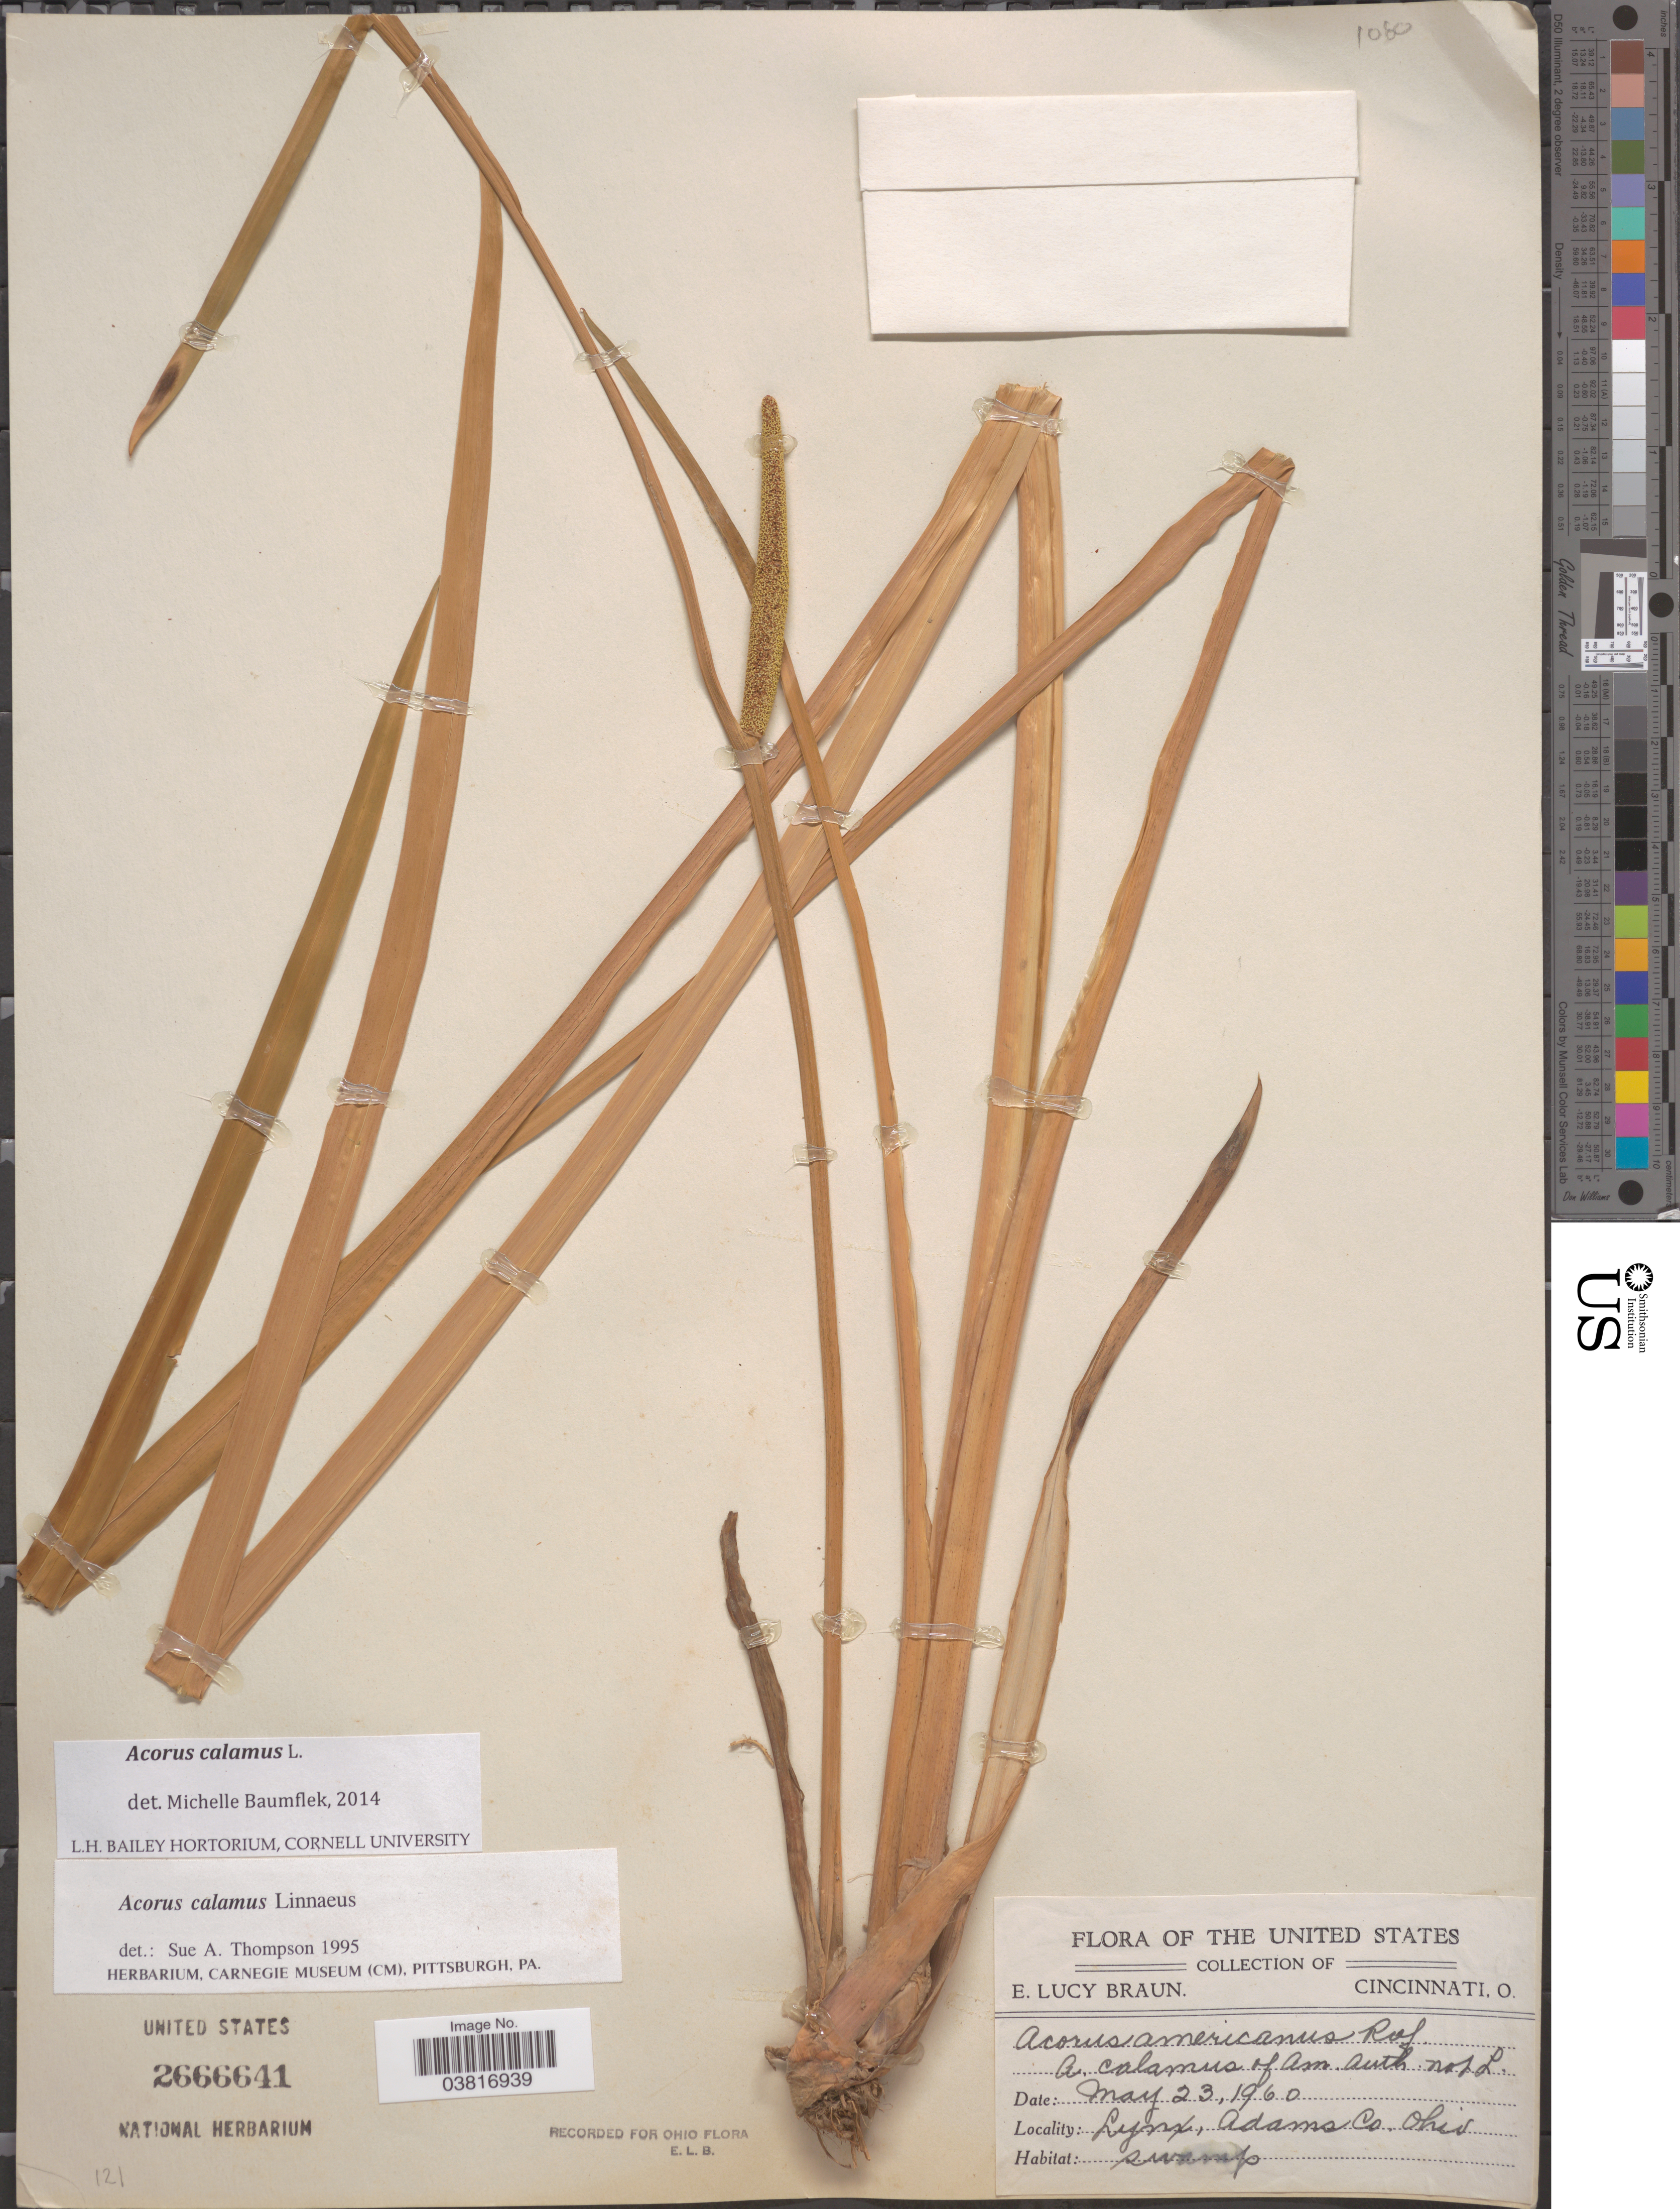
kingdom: Plantae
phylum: Tracheophyta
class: Liliopsida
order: Acorales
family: Acoraceae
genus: Acorus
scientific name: Acorus calamus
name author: L.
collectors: E. L. Braun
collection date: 1960-05-23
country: United States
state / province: Ohio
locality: Lynx, Adams Co.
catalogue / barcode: US 2666641